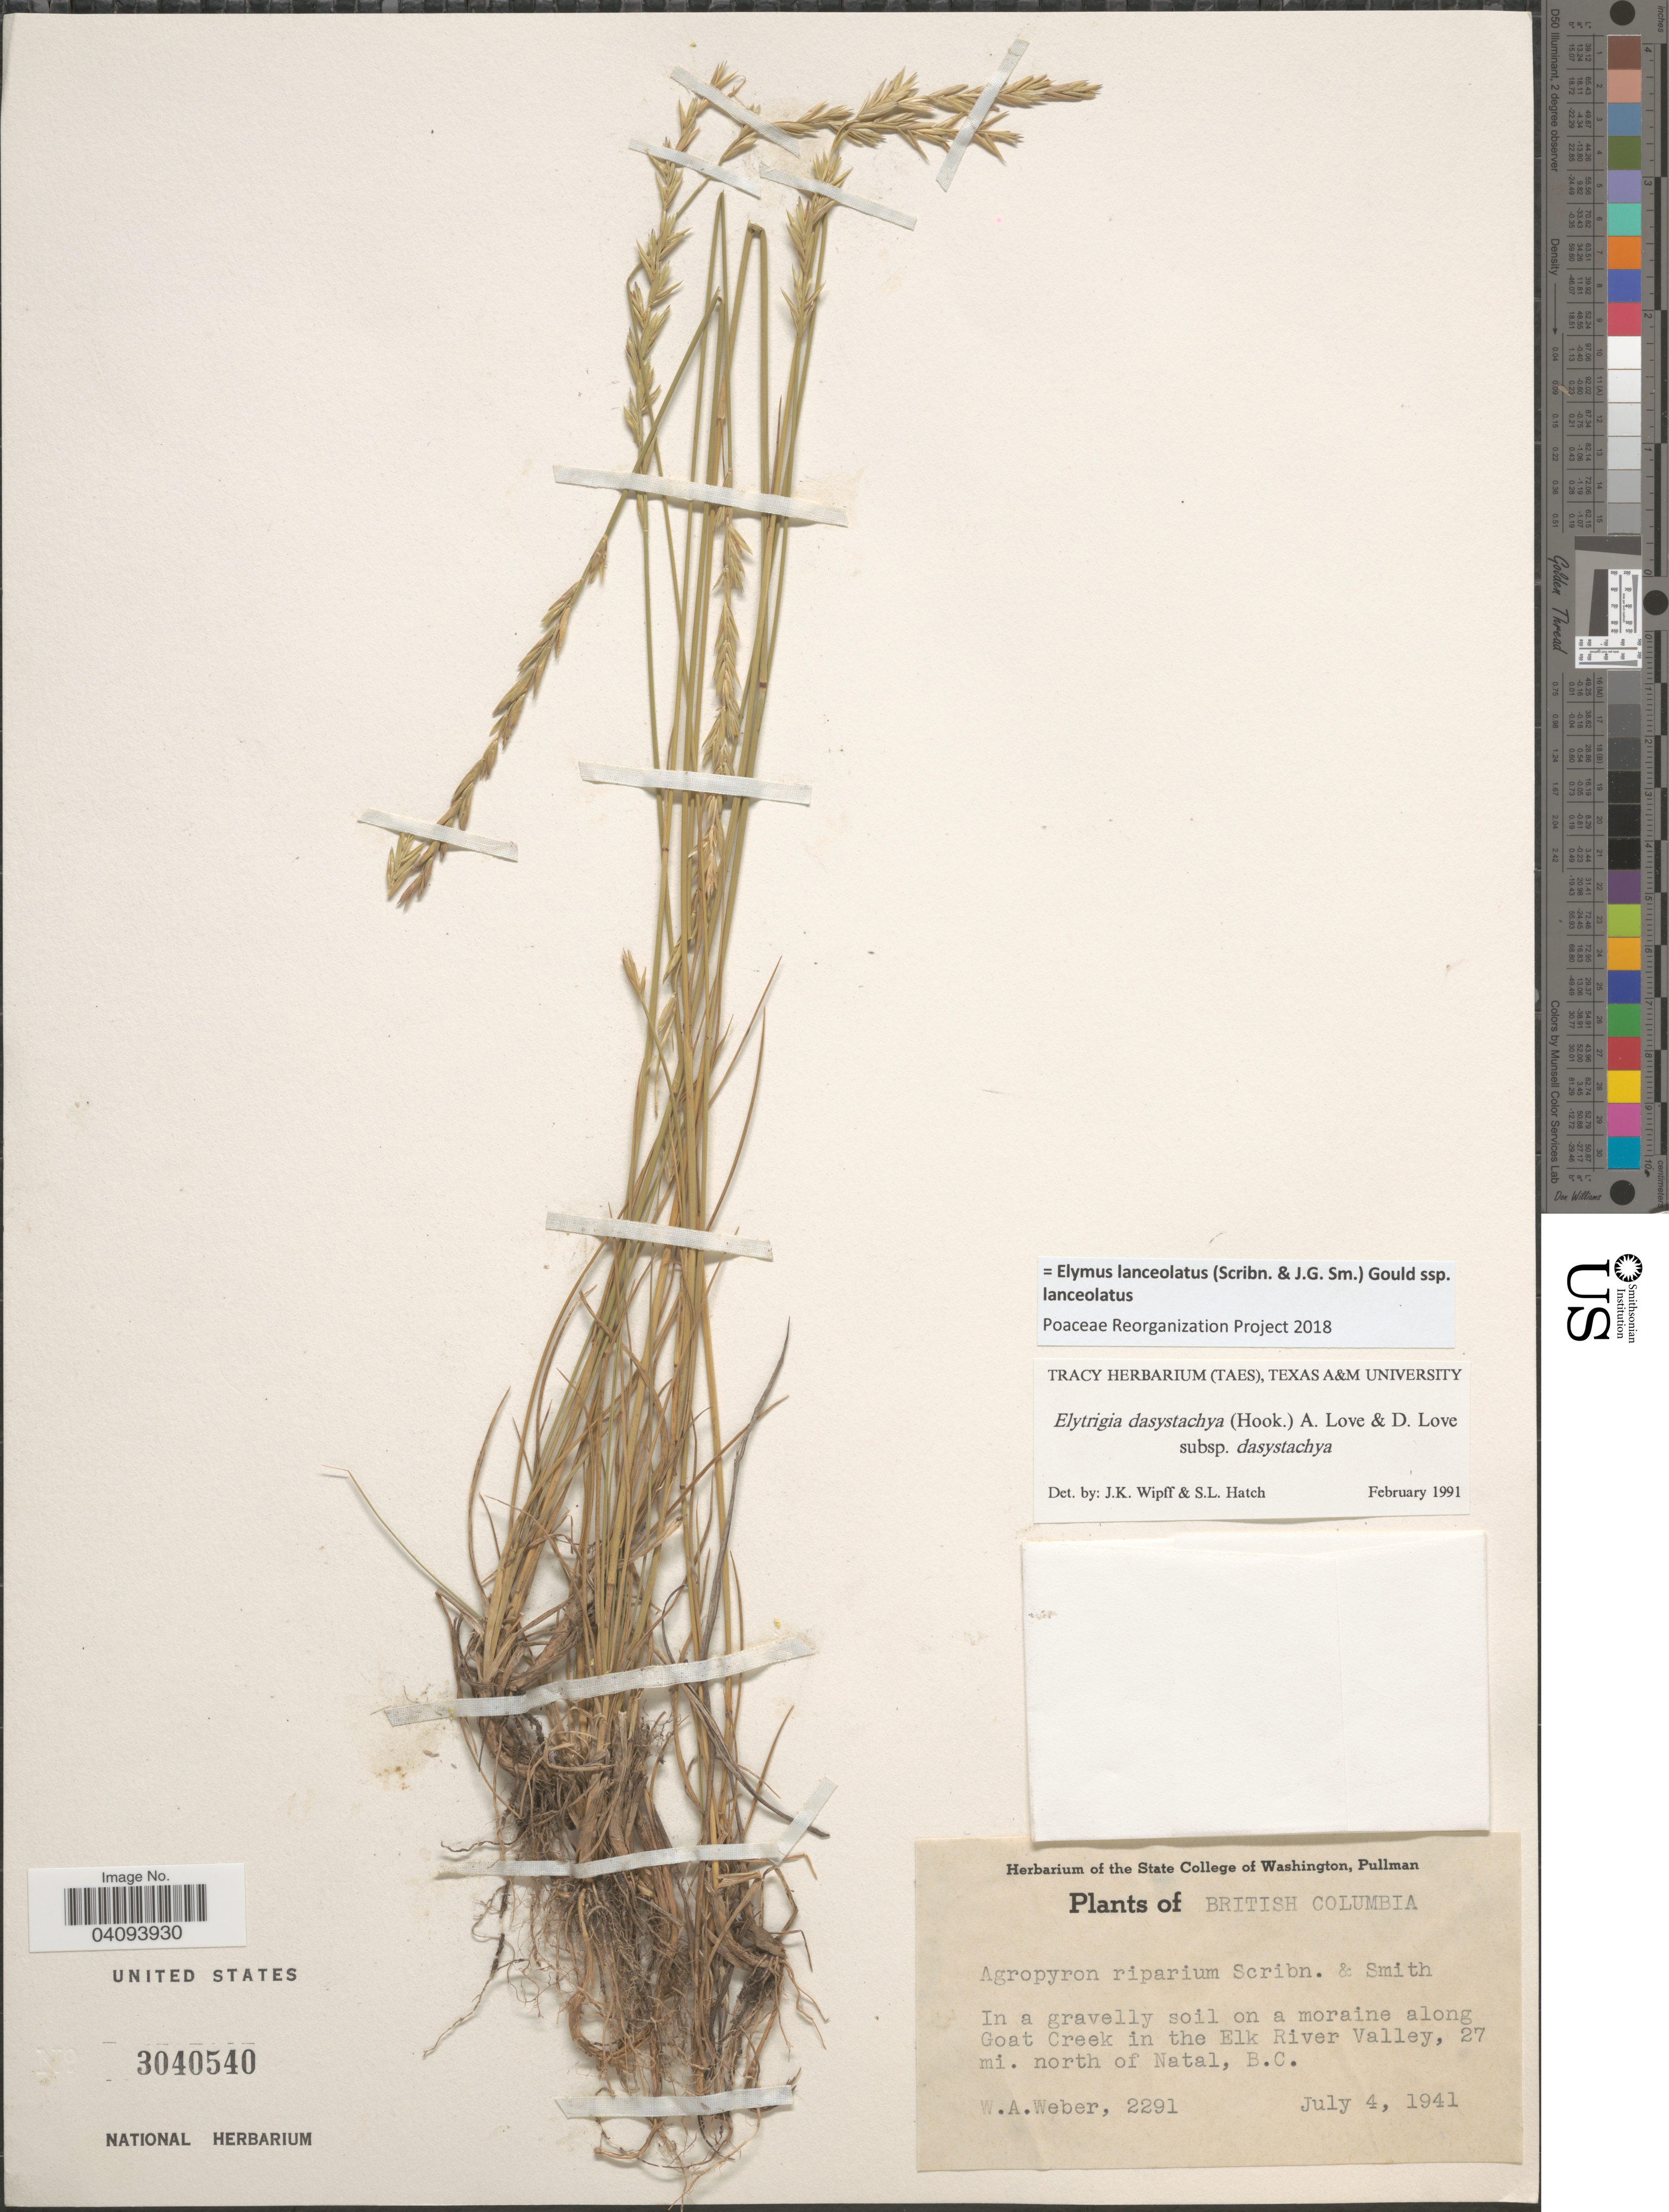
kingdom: Plantae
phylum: Tracheophyta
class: Liliopsida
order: Poales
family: Poaceae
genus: Elymus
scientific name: Elymus lanceolatus subsp. lanceolatus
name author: (Scribn. & J.G. Sm.) Gould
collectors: W. A. Weber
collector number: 2291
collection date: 1941-07-04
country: Canada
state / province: British Columbia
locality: On a moraine along Goat Creek in the Elk River Valley, 27 mi. north of Natal.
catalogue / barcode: US 3040540